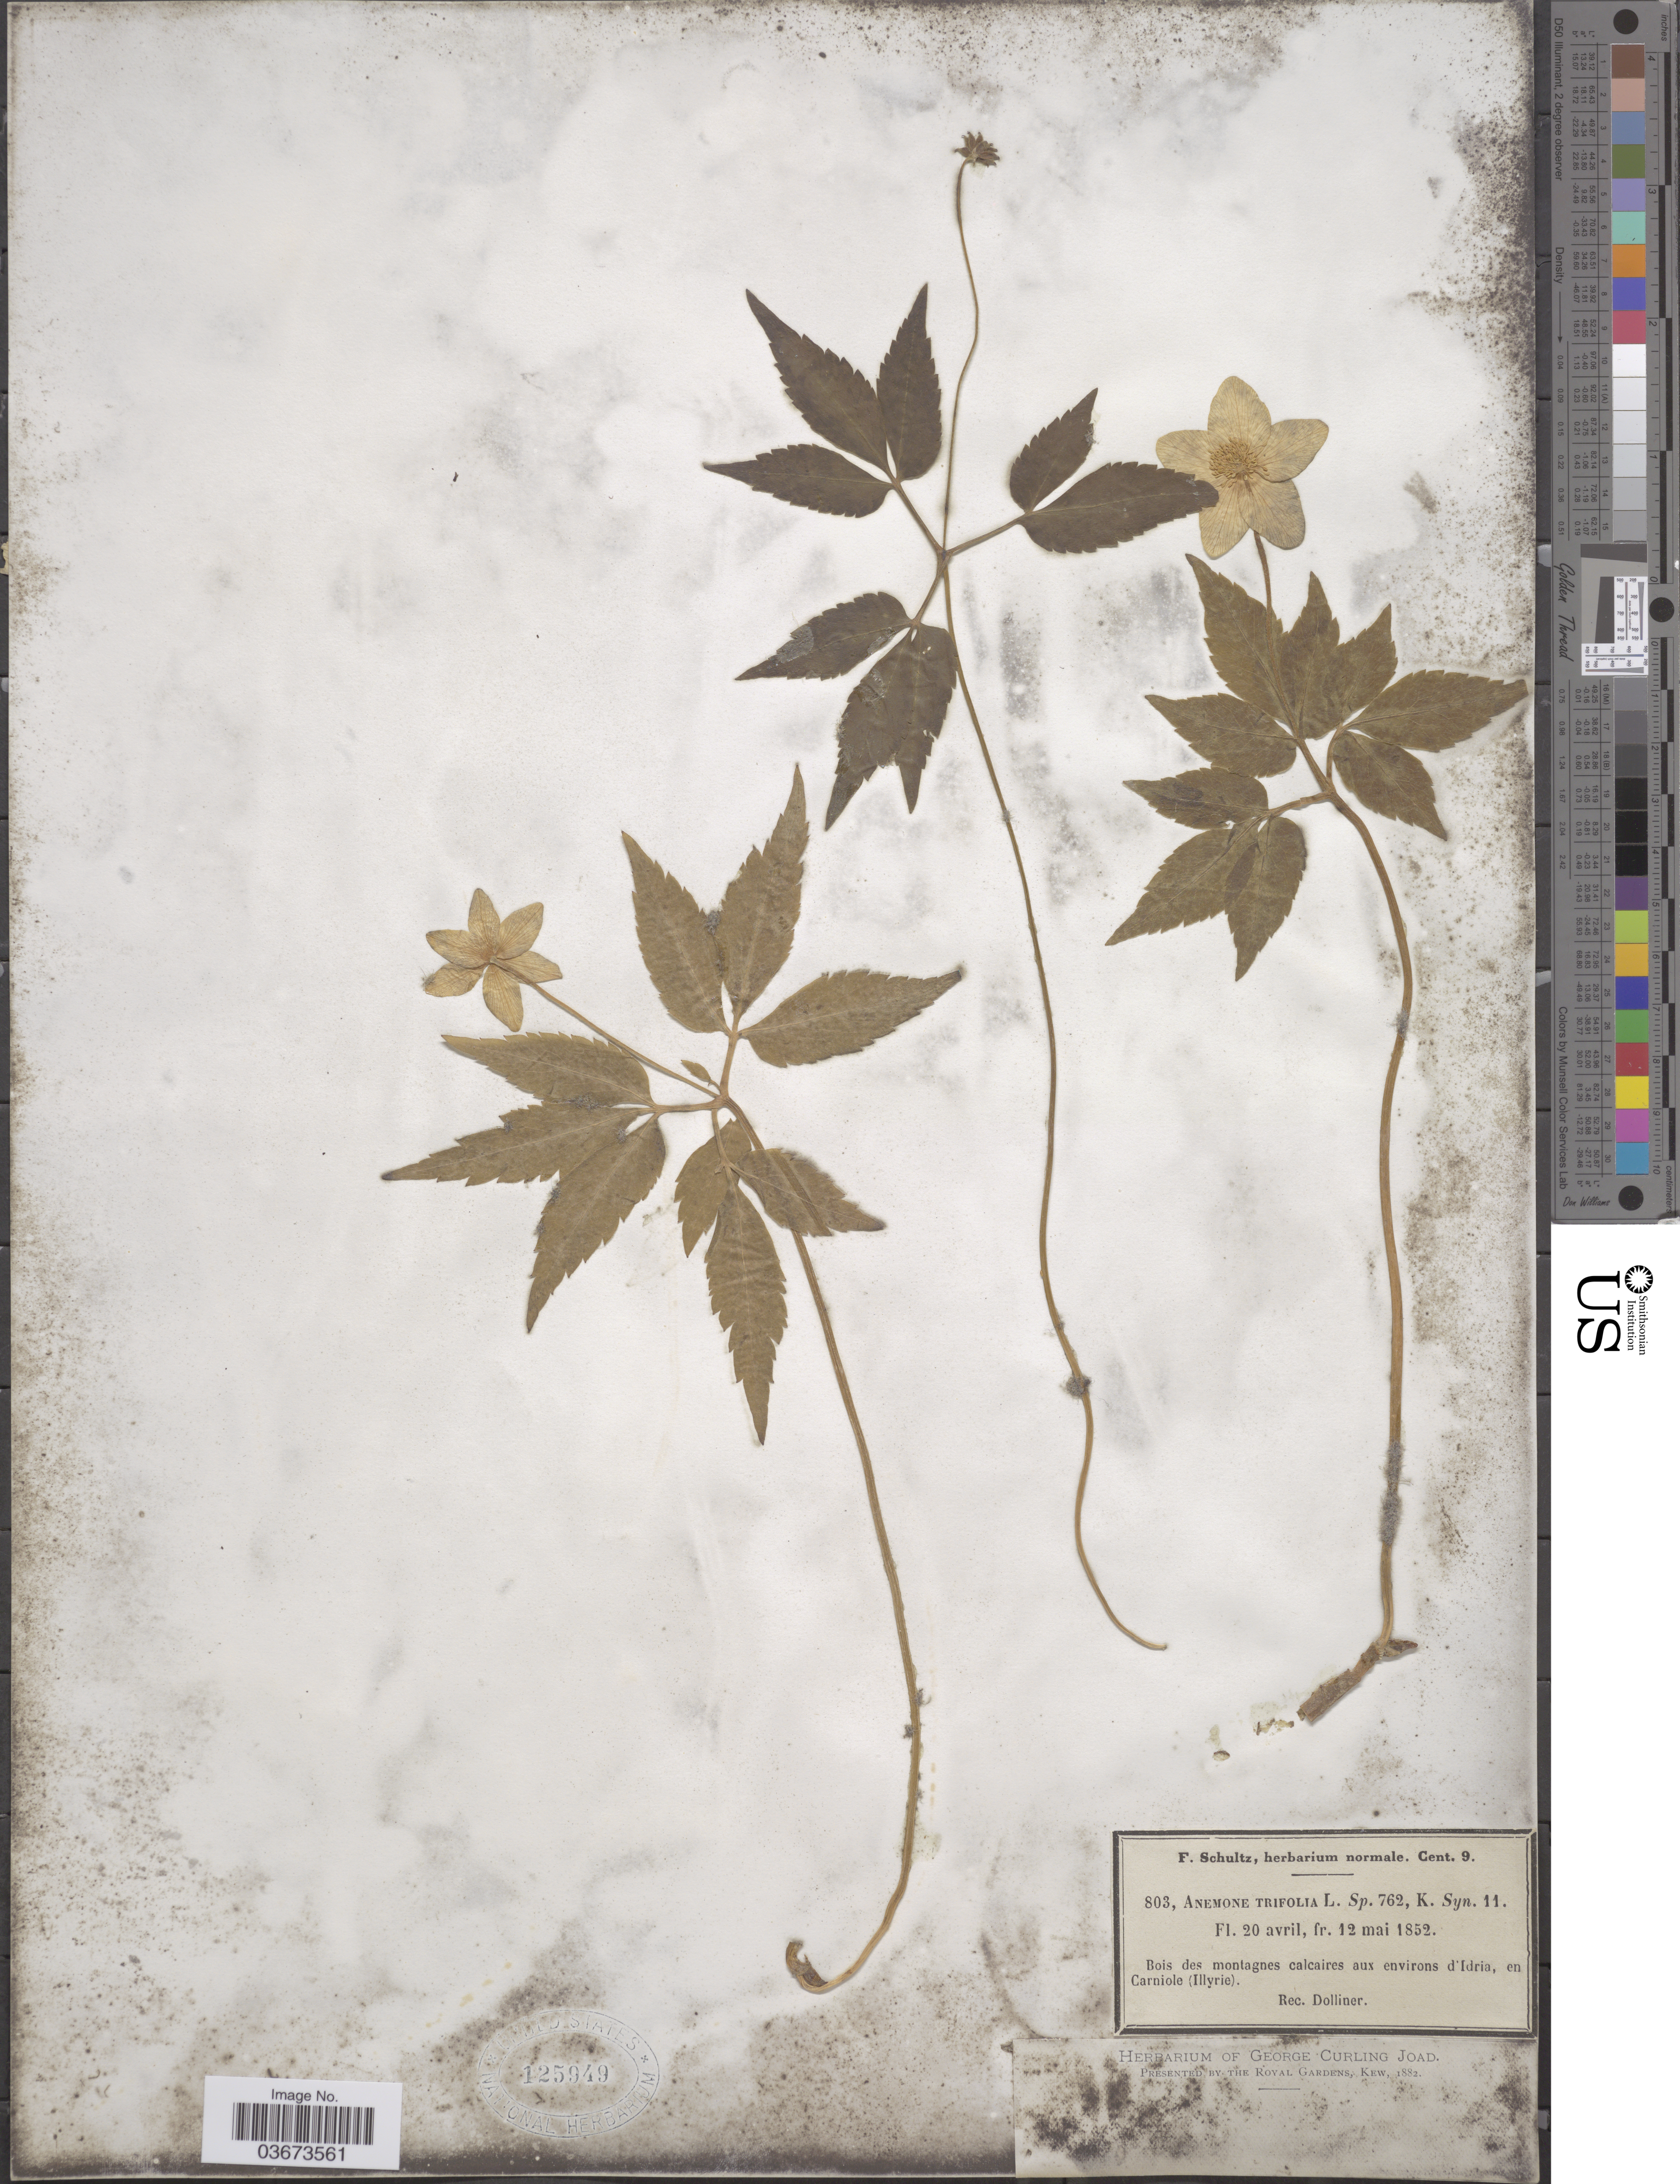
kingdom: Plantae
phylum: Tracheophyta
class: Magnoliopsida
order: Ranunculales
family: Ranunculaceae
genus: Anemone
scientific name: Anemone trifolia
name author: L.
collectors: Dolliner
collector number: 803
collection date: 1852-04-20/1852-05-12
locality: Bois des montagnes calcaires aux environs d'Idria, en Carniole (Illyrie).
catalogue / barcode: US 125949